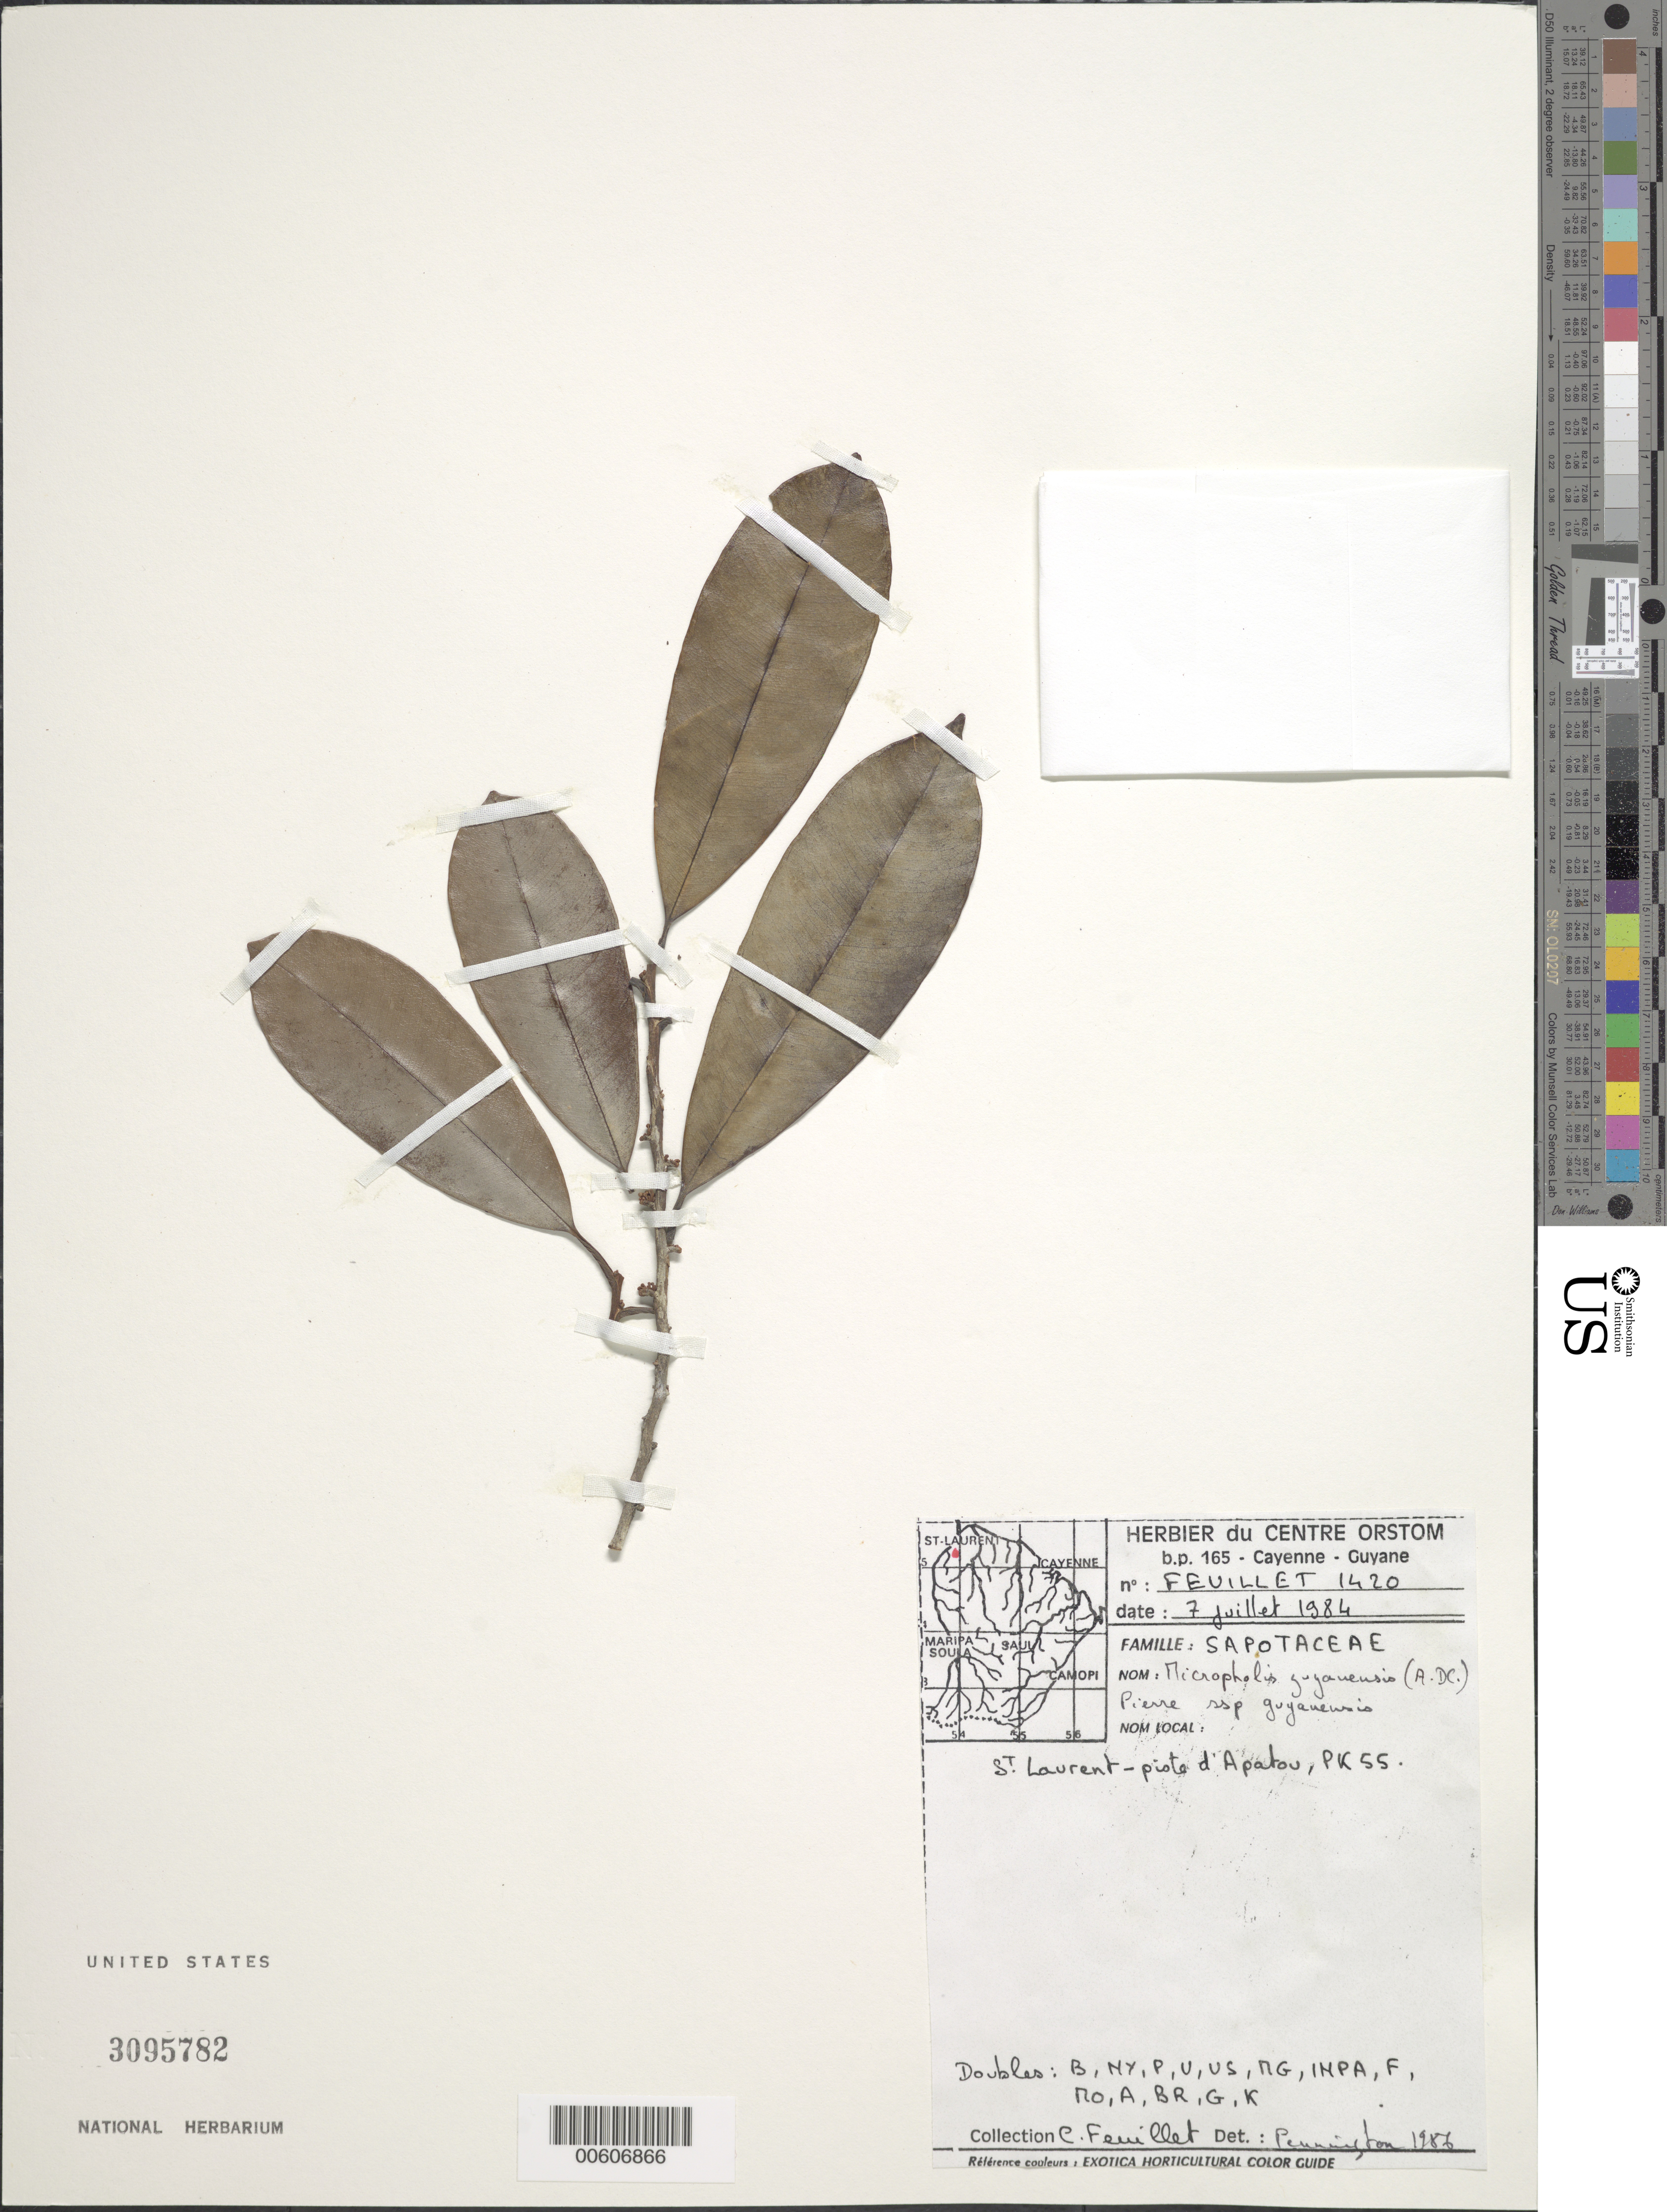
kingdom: Plantae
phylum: Tracheophyta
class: Magnoliopsida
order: Ericales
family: Sapotaceae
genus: Micropholis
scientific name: Micropholis guyanensis subsp. guyanensis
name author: (A. DC.) Pierre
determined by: Pennington, T. D., (K)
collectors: C. Feuillet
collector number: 1420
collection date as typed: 7-Jul-84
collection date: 1984-07-07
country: French Guiana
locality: St. Laurent, piste d'Apatou, PK 55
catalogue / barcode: US 3095782